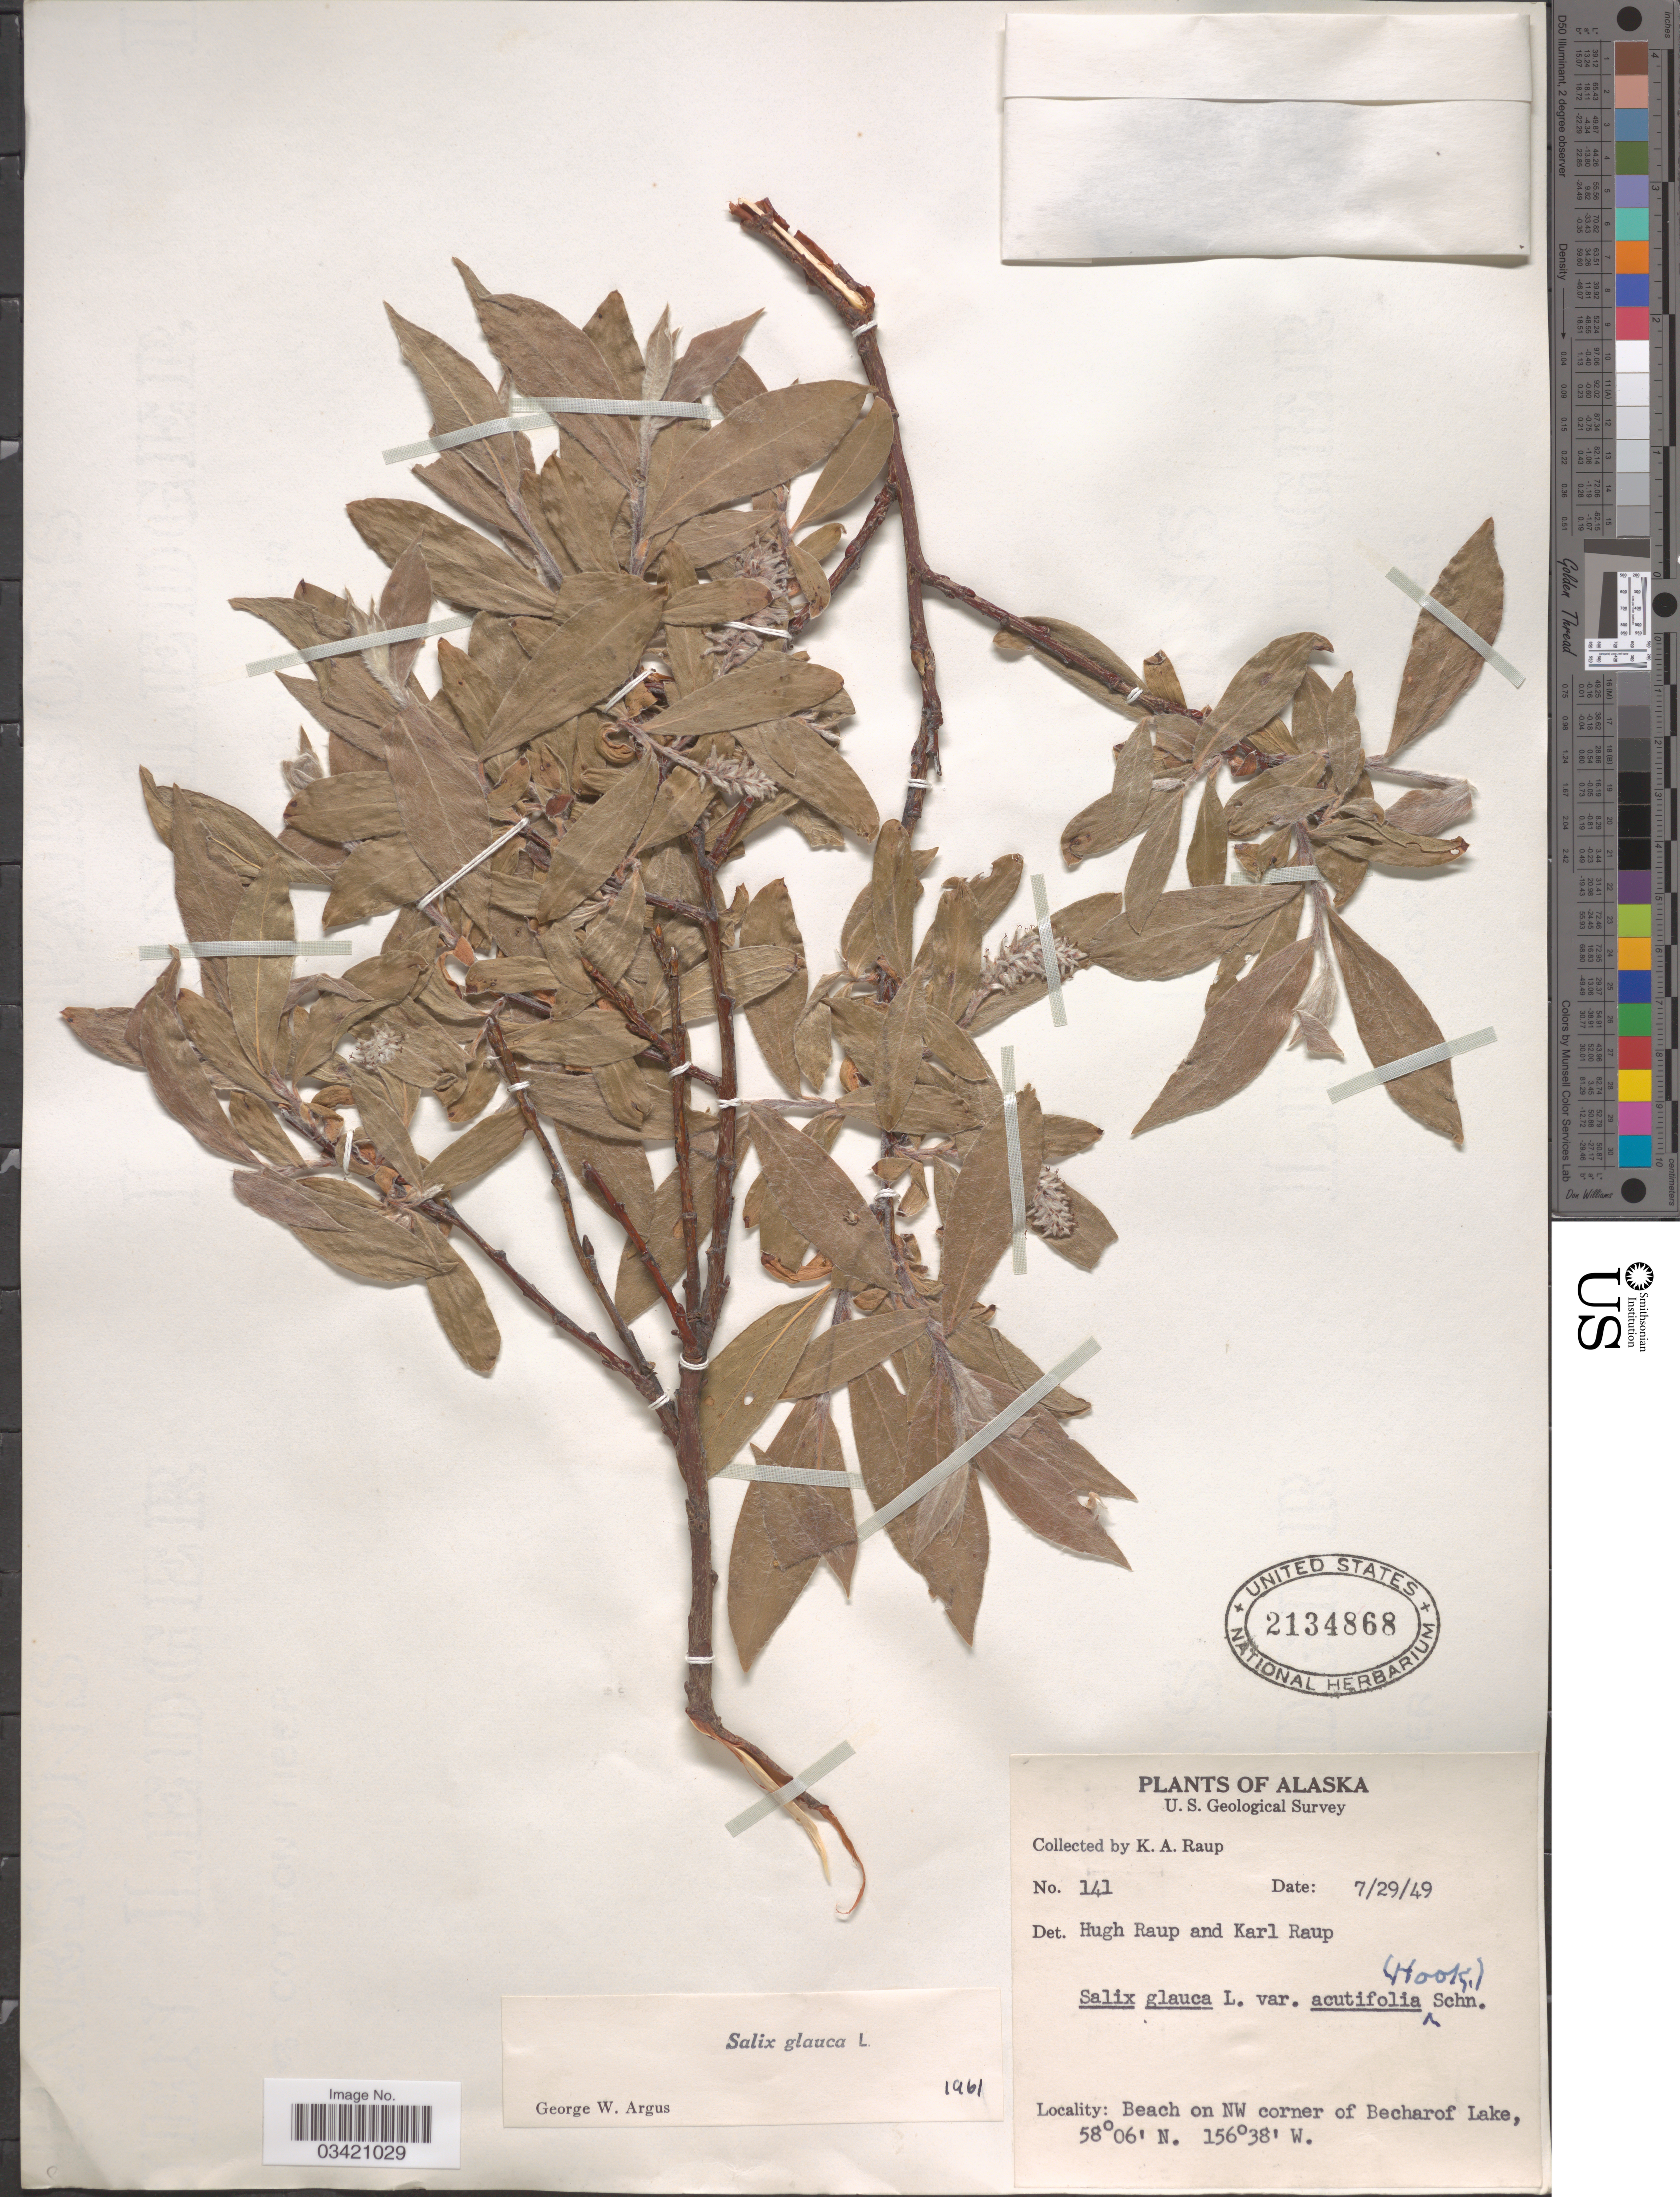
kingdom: Plantae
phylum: Tracheophyta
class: Magnoliopsida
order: Malpighiales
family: Salicaceae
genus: Salix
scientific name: Salix glauca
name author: L.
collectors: K. Raup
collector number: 141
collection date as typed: Transcribed d/m/y: 29/7/49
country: United States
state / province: Alaska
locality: Beach on NW corner of Becharof Lake.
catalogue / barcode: US 2134868